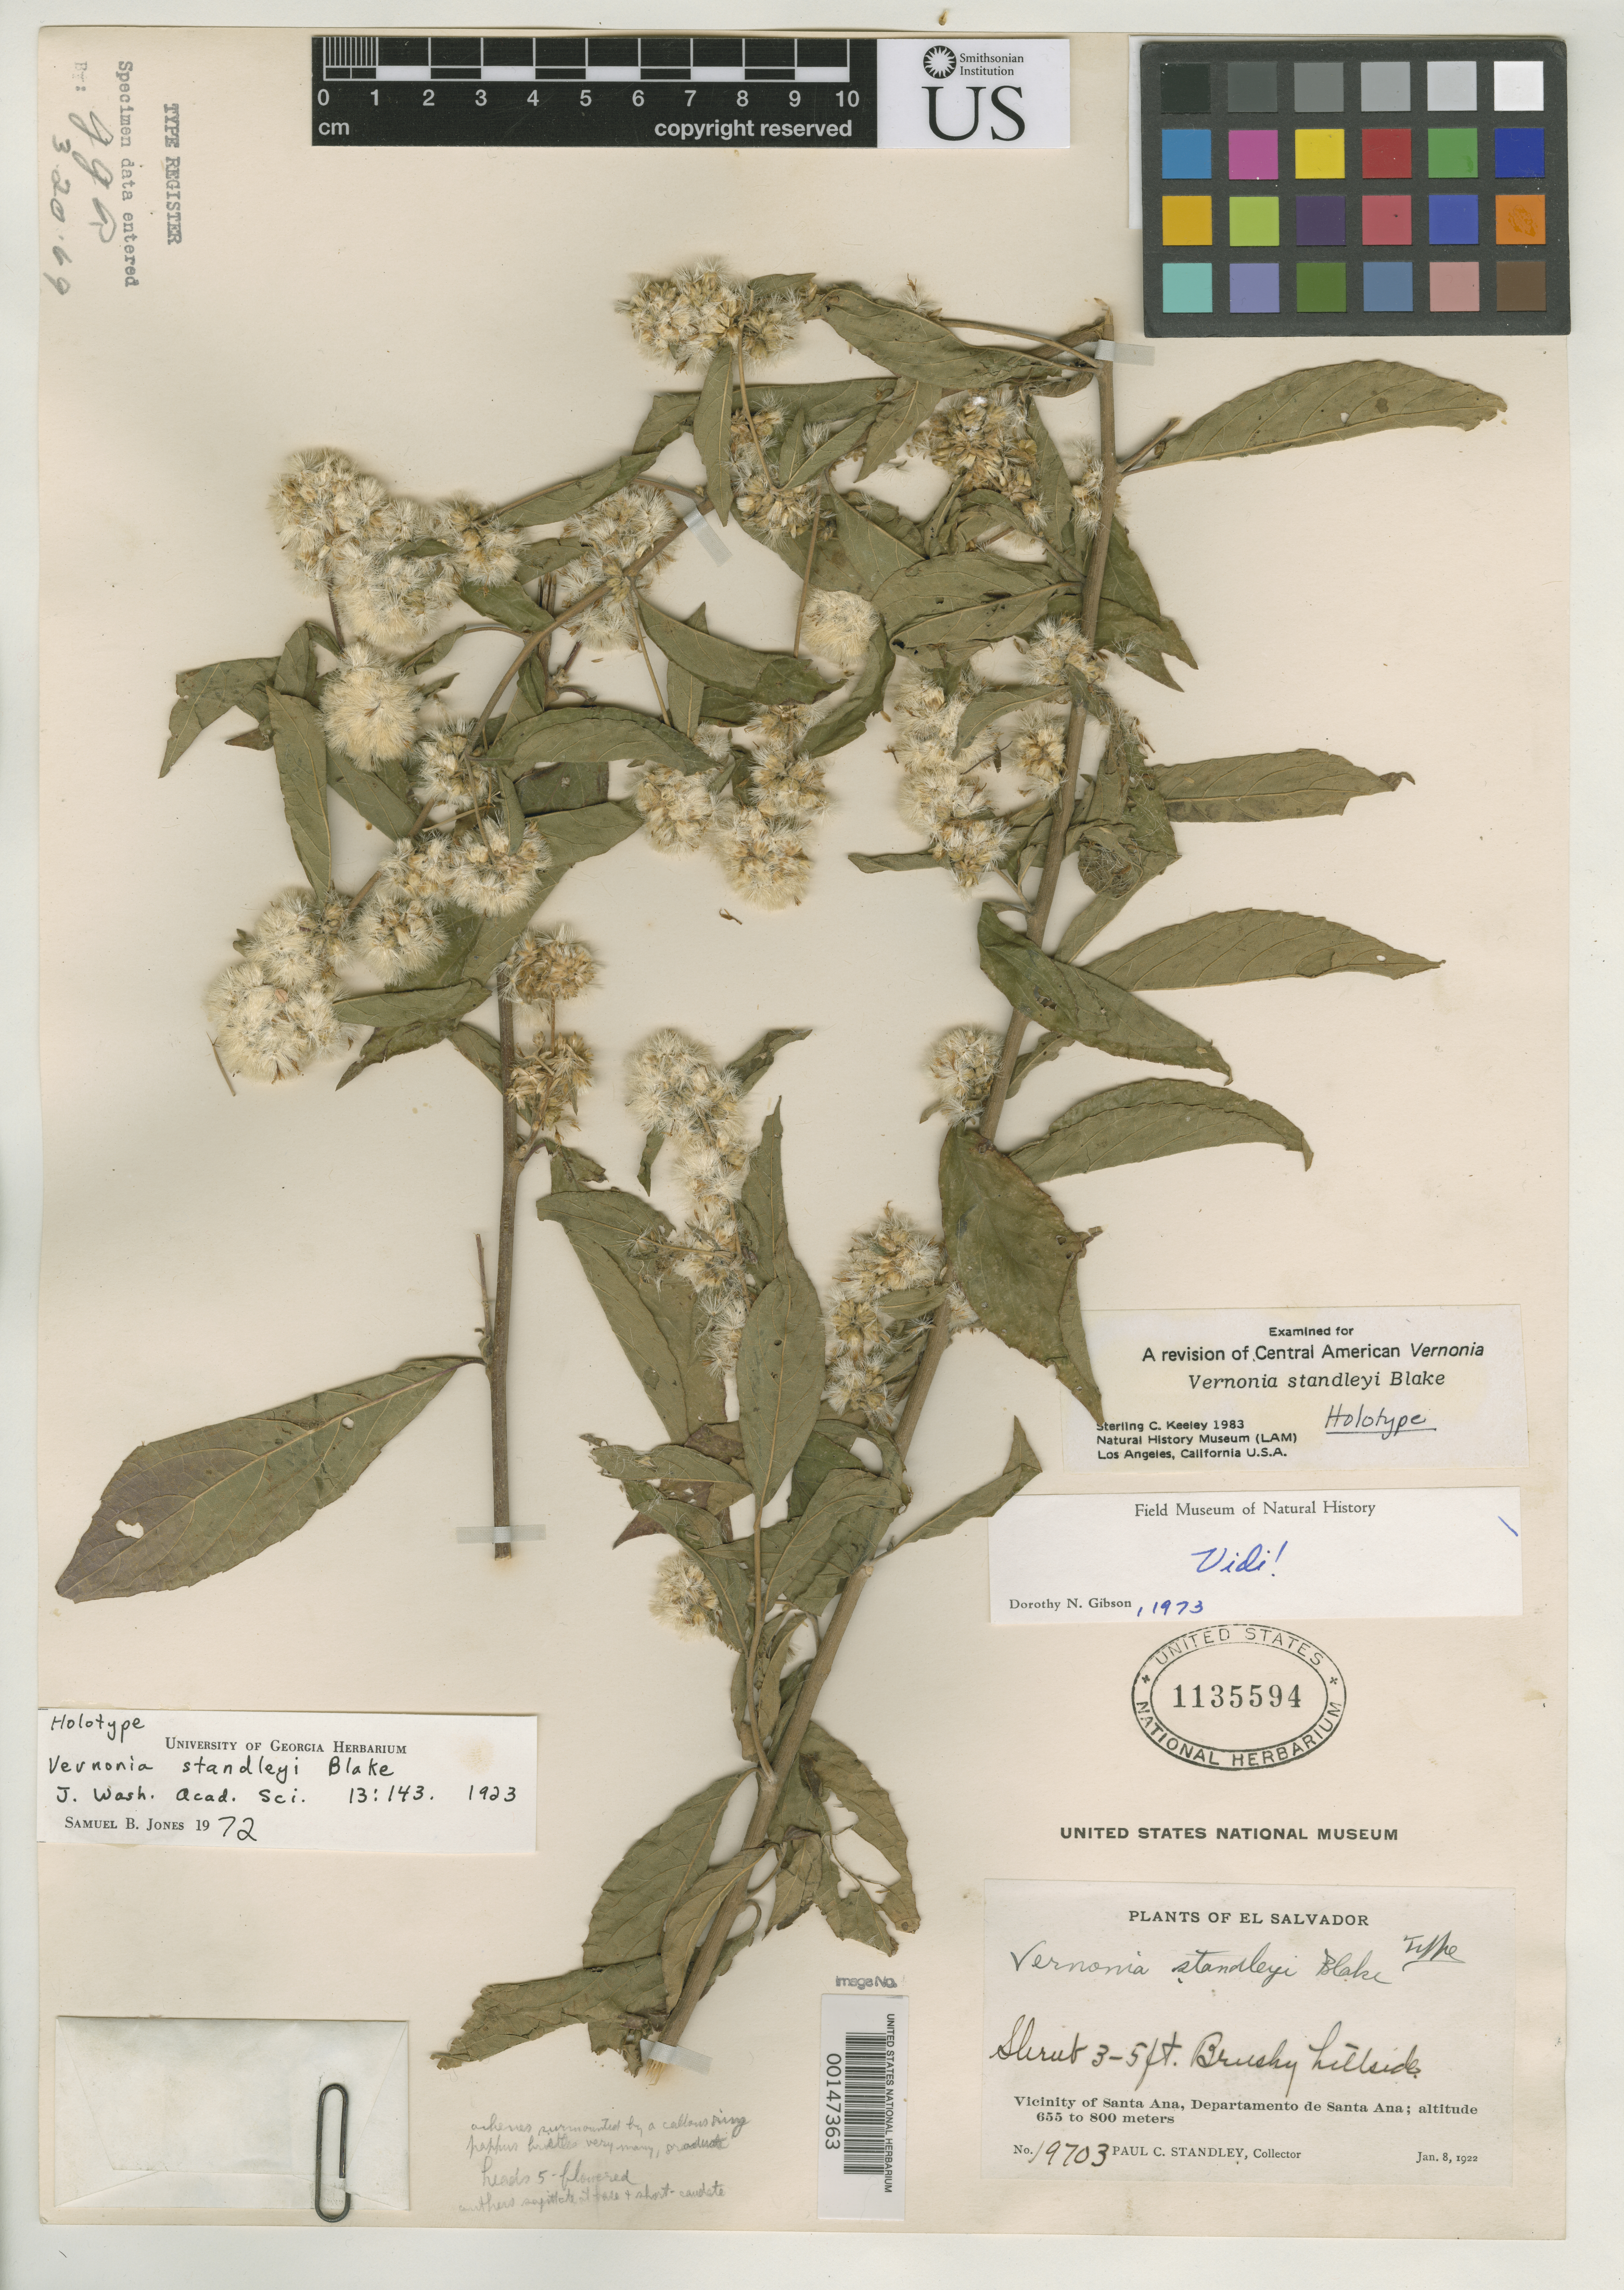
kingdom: Plantae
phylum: Tracheophyta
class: Magnoliopsida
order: Asterales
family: Asteraceae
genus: Vernonia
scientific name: Vernonia standleyi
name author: S.F. Blake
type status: Holotype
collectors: P. C. Standley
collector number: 19703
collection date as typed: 08 Jan 1922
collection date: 1922-01-08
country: El Salvador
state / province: Santa Ana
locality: Near Santa Ana.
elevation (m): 655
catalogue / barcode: US 1135594